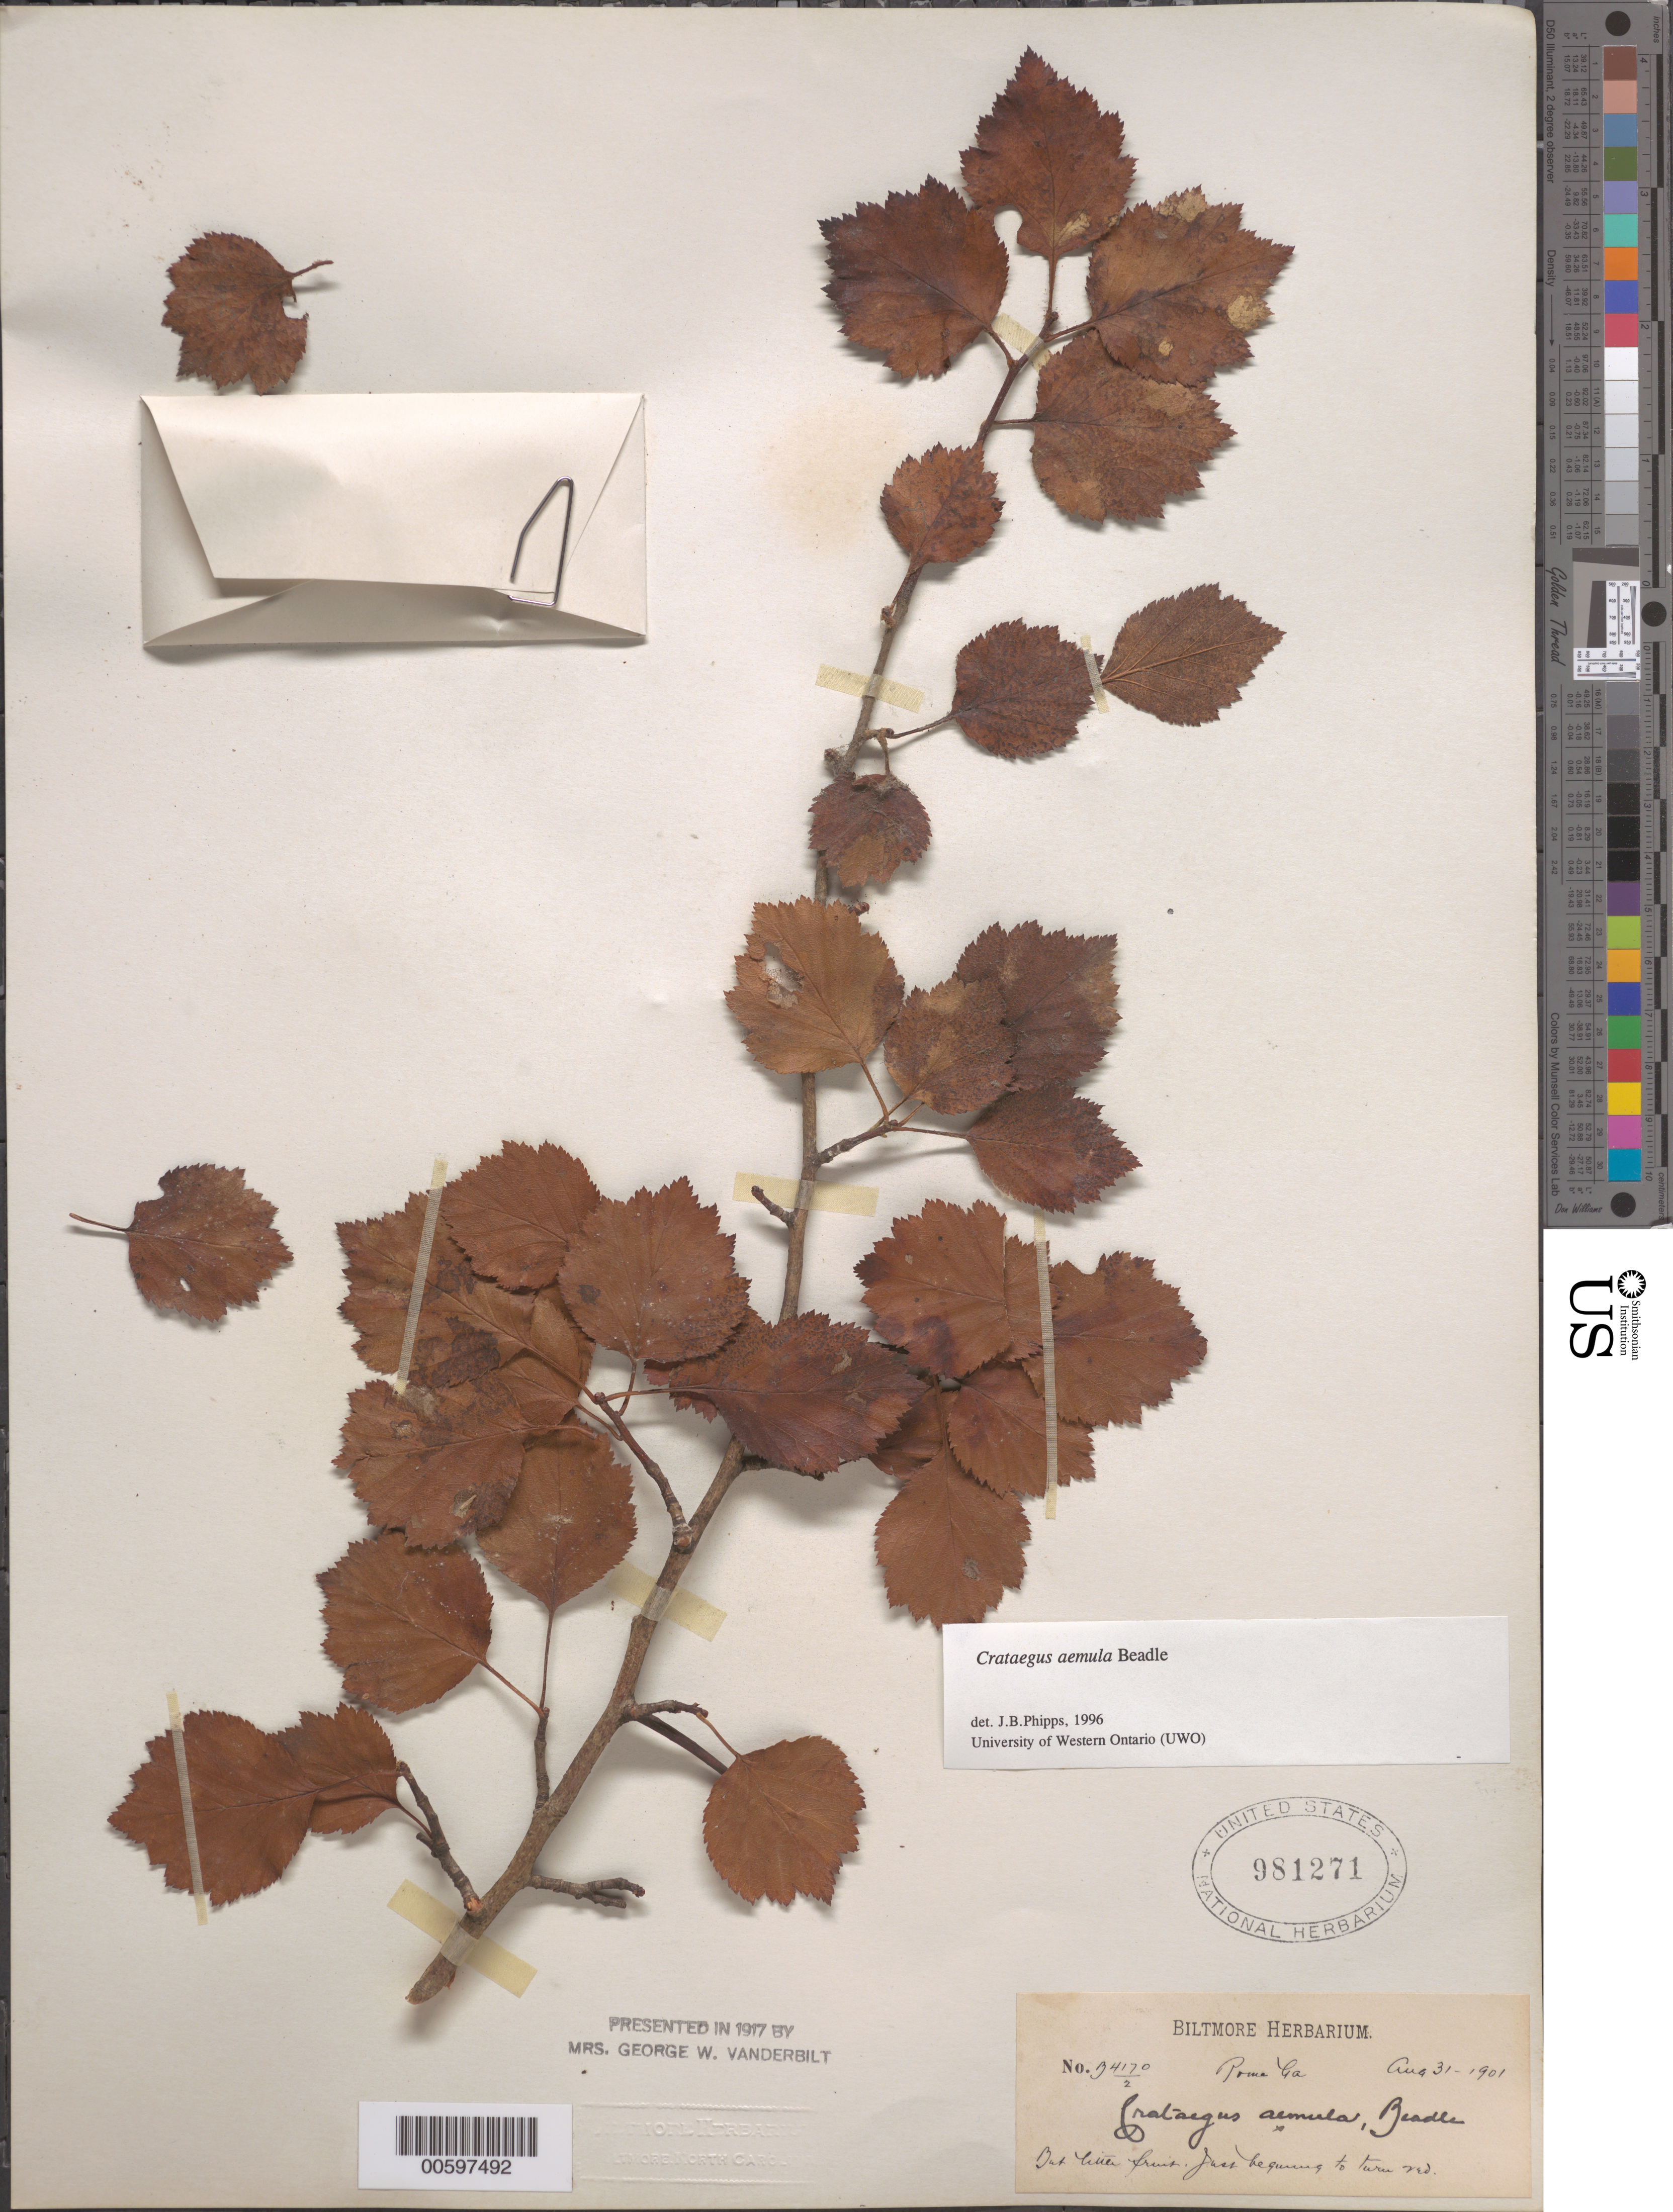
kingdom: Plantae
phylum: Tracheophyta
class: Magnoliopsida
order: Rosales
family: Rosaceae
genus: Crataegus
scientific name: Crataegus aemula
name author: Beadle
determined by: Phipps, James B., (UWO), University of Western Ontario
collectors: ex herb. Biltmore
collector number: B4170/2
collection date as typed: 31 Aug 1901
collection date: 1901-08-31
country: United States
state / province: Georgia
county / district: Floyd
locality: Rome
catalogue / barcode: US 981271